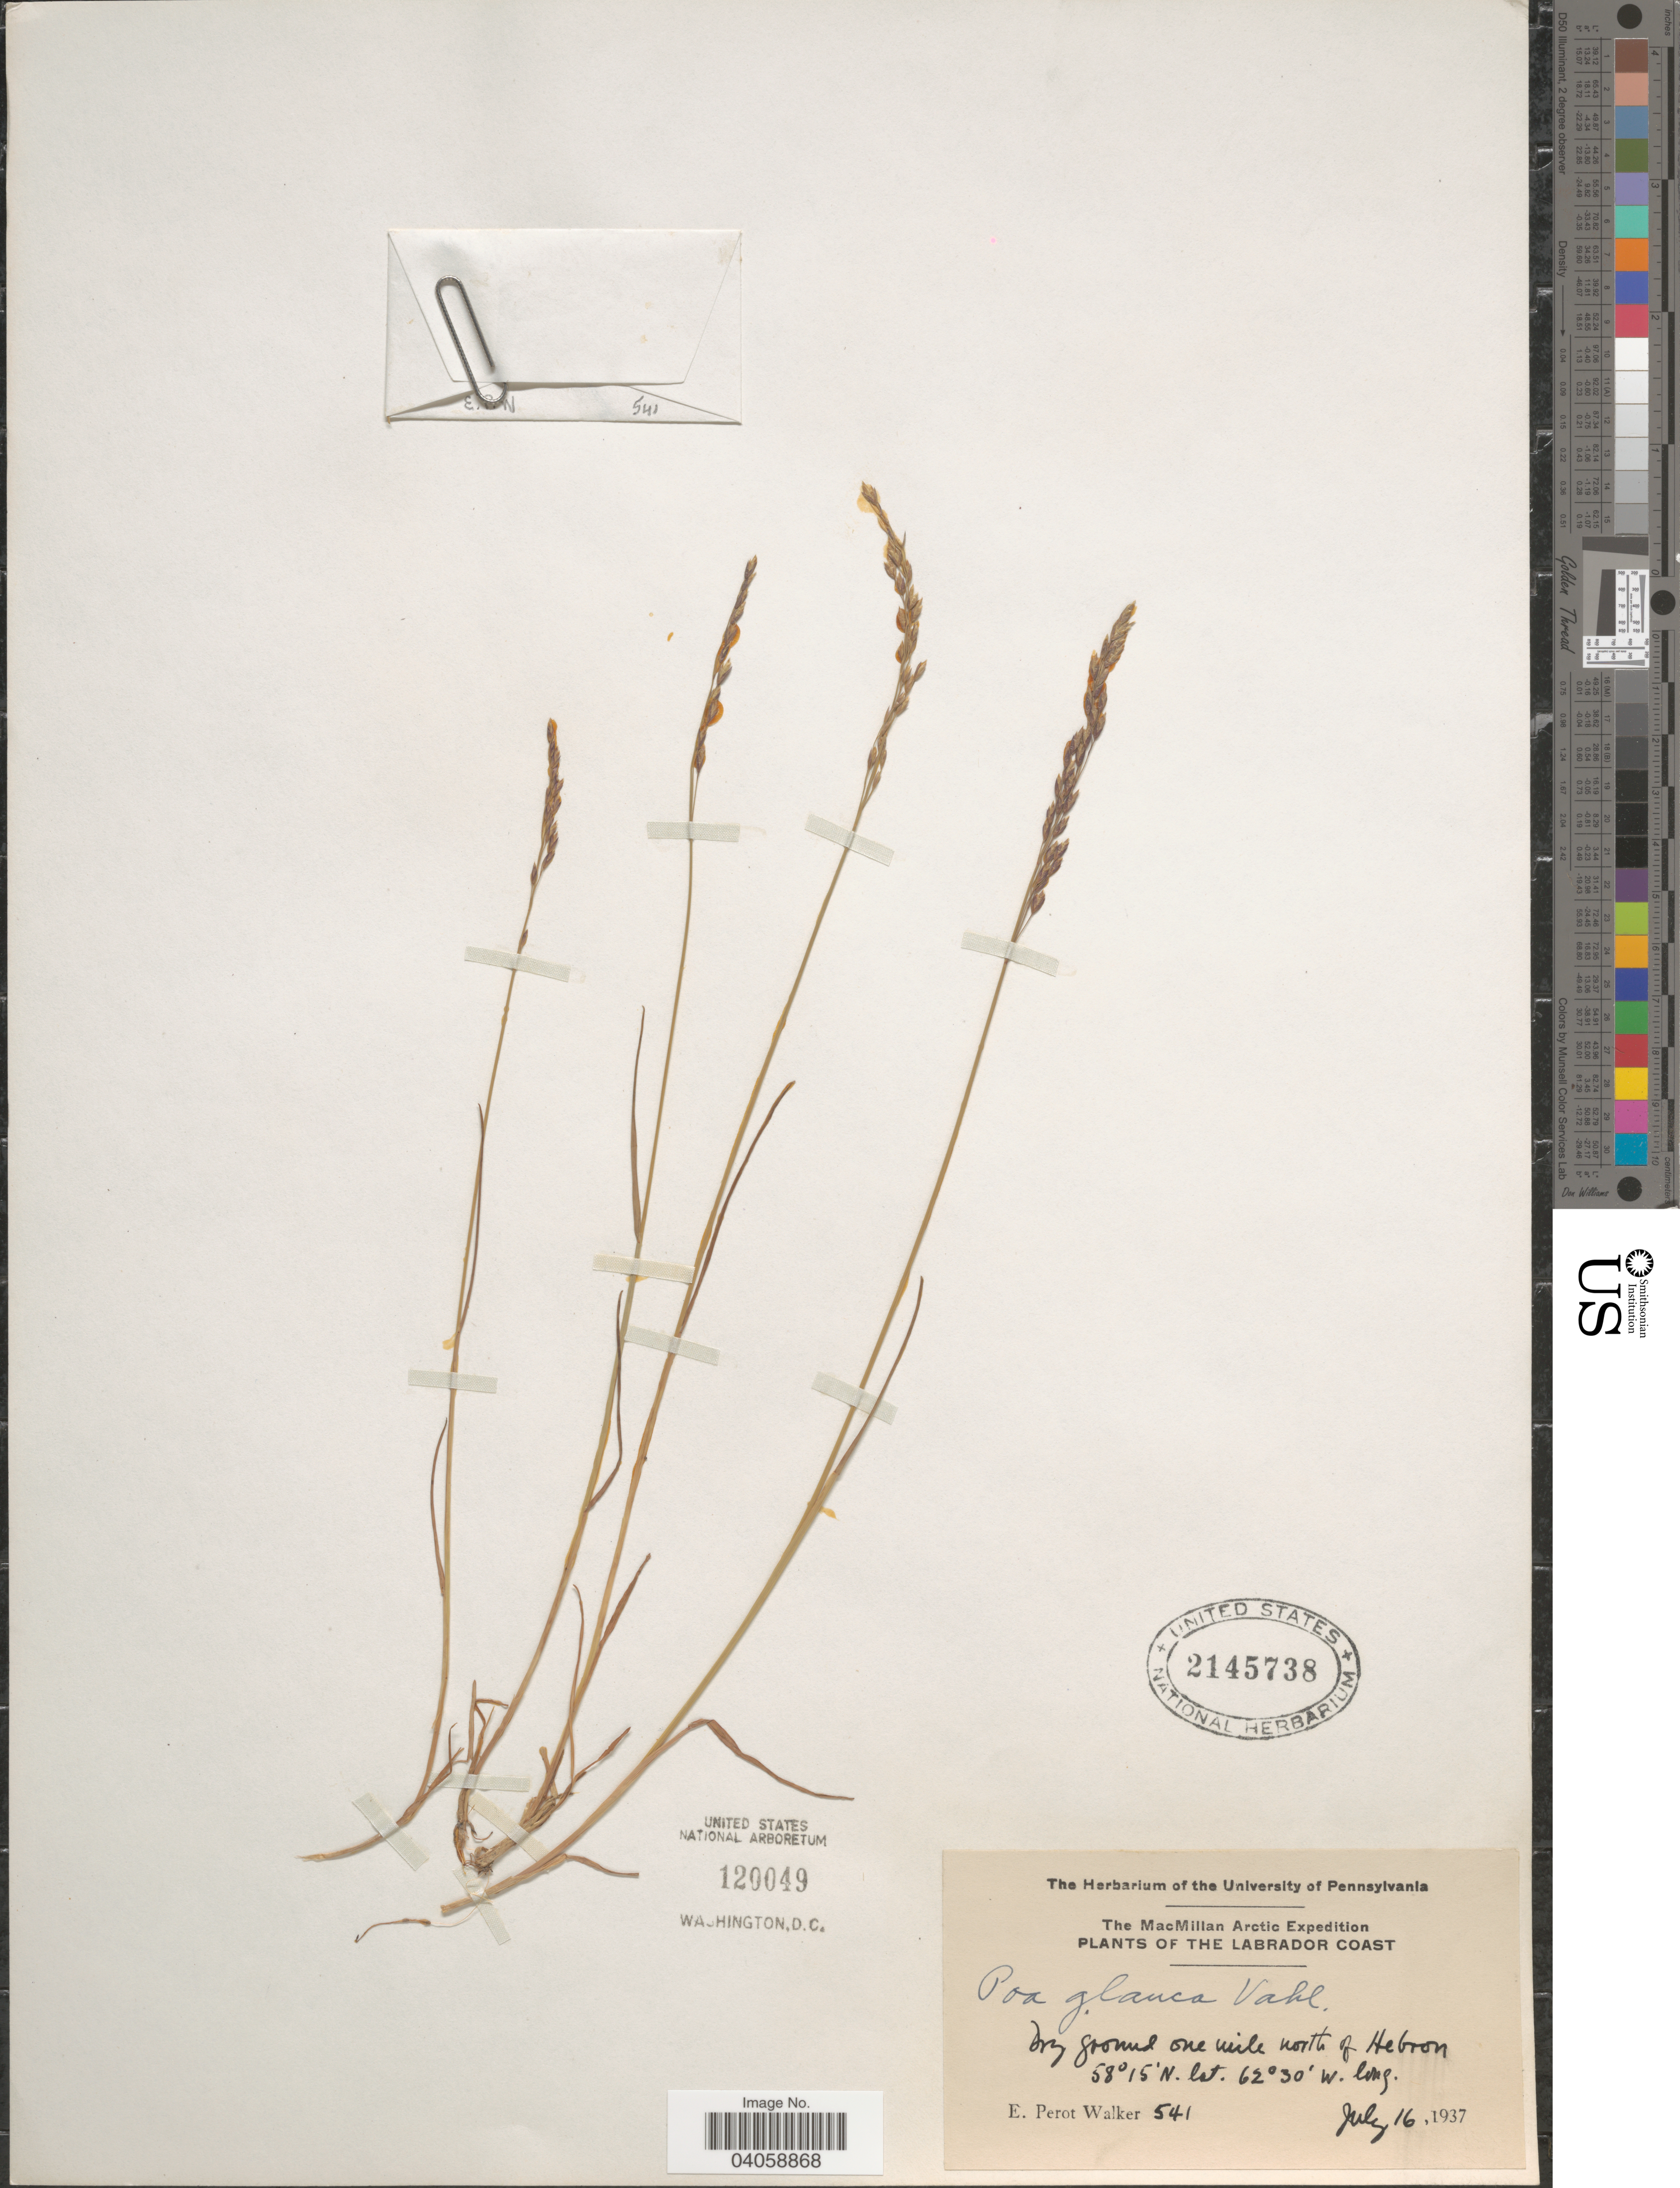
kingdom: Plantae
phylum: Tracheophyta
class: Liliopsida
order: Poales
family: Poaceae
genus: Poa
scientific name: Poa glauca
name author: Vahl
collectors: E. Walker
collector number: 541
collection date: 1937-07-16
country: Canada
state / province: Newfoundland and Labrador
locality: The Labrador Coast. One mile north of Hebron.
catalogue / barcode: US 2145738